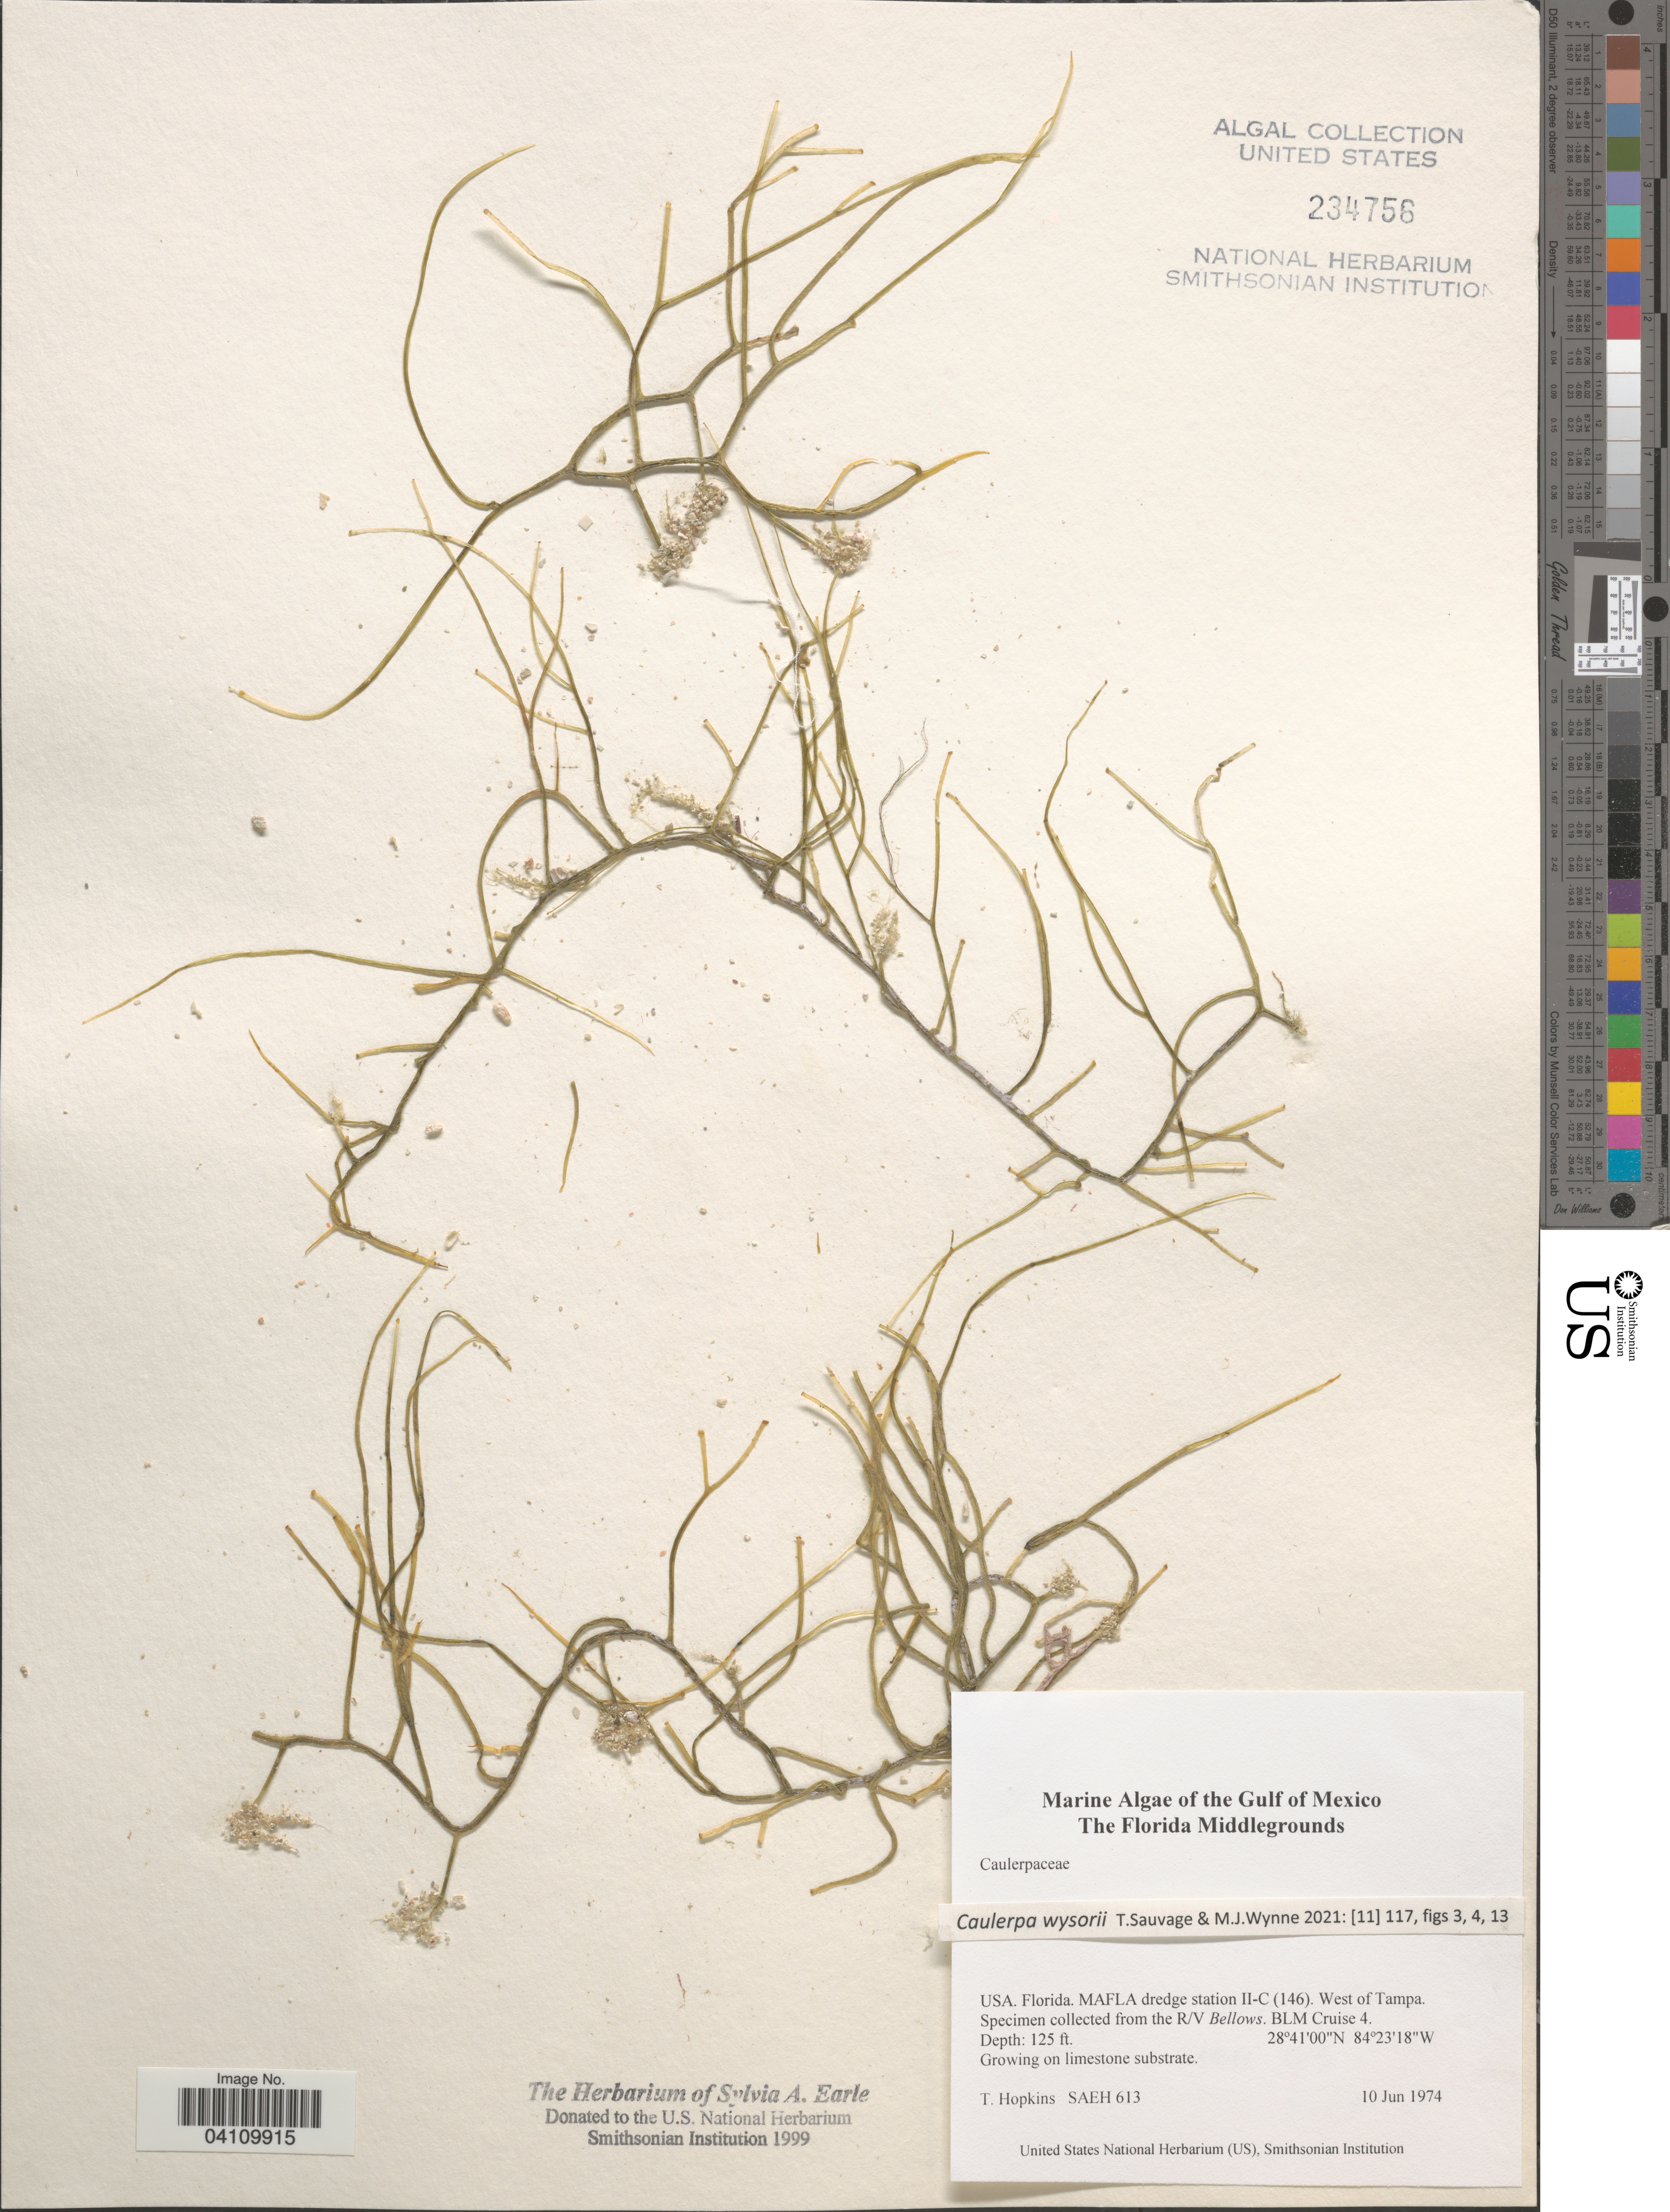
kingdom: Plantae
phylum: Chlorophyta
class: Ulvophyceae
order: Bryopsidales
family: Caulerpaceae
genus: Caulerpa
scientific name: Caulerpa wysorii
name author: Sauvage & M.J. Wynne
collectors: T. Hopkins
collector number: SAEH 613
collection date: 1974-06-10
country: United States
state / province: Florida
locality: The Gulf of Mexico. The Florida Middlegrounds. MAFLA dredge station II-C (146). West of Tampa. From the R/V Bellows. BLM Cruise 4.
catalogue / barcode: US 234756